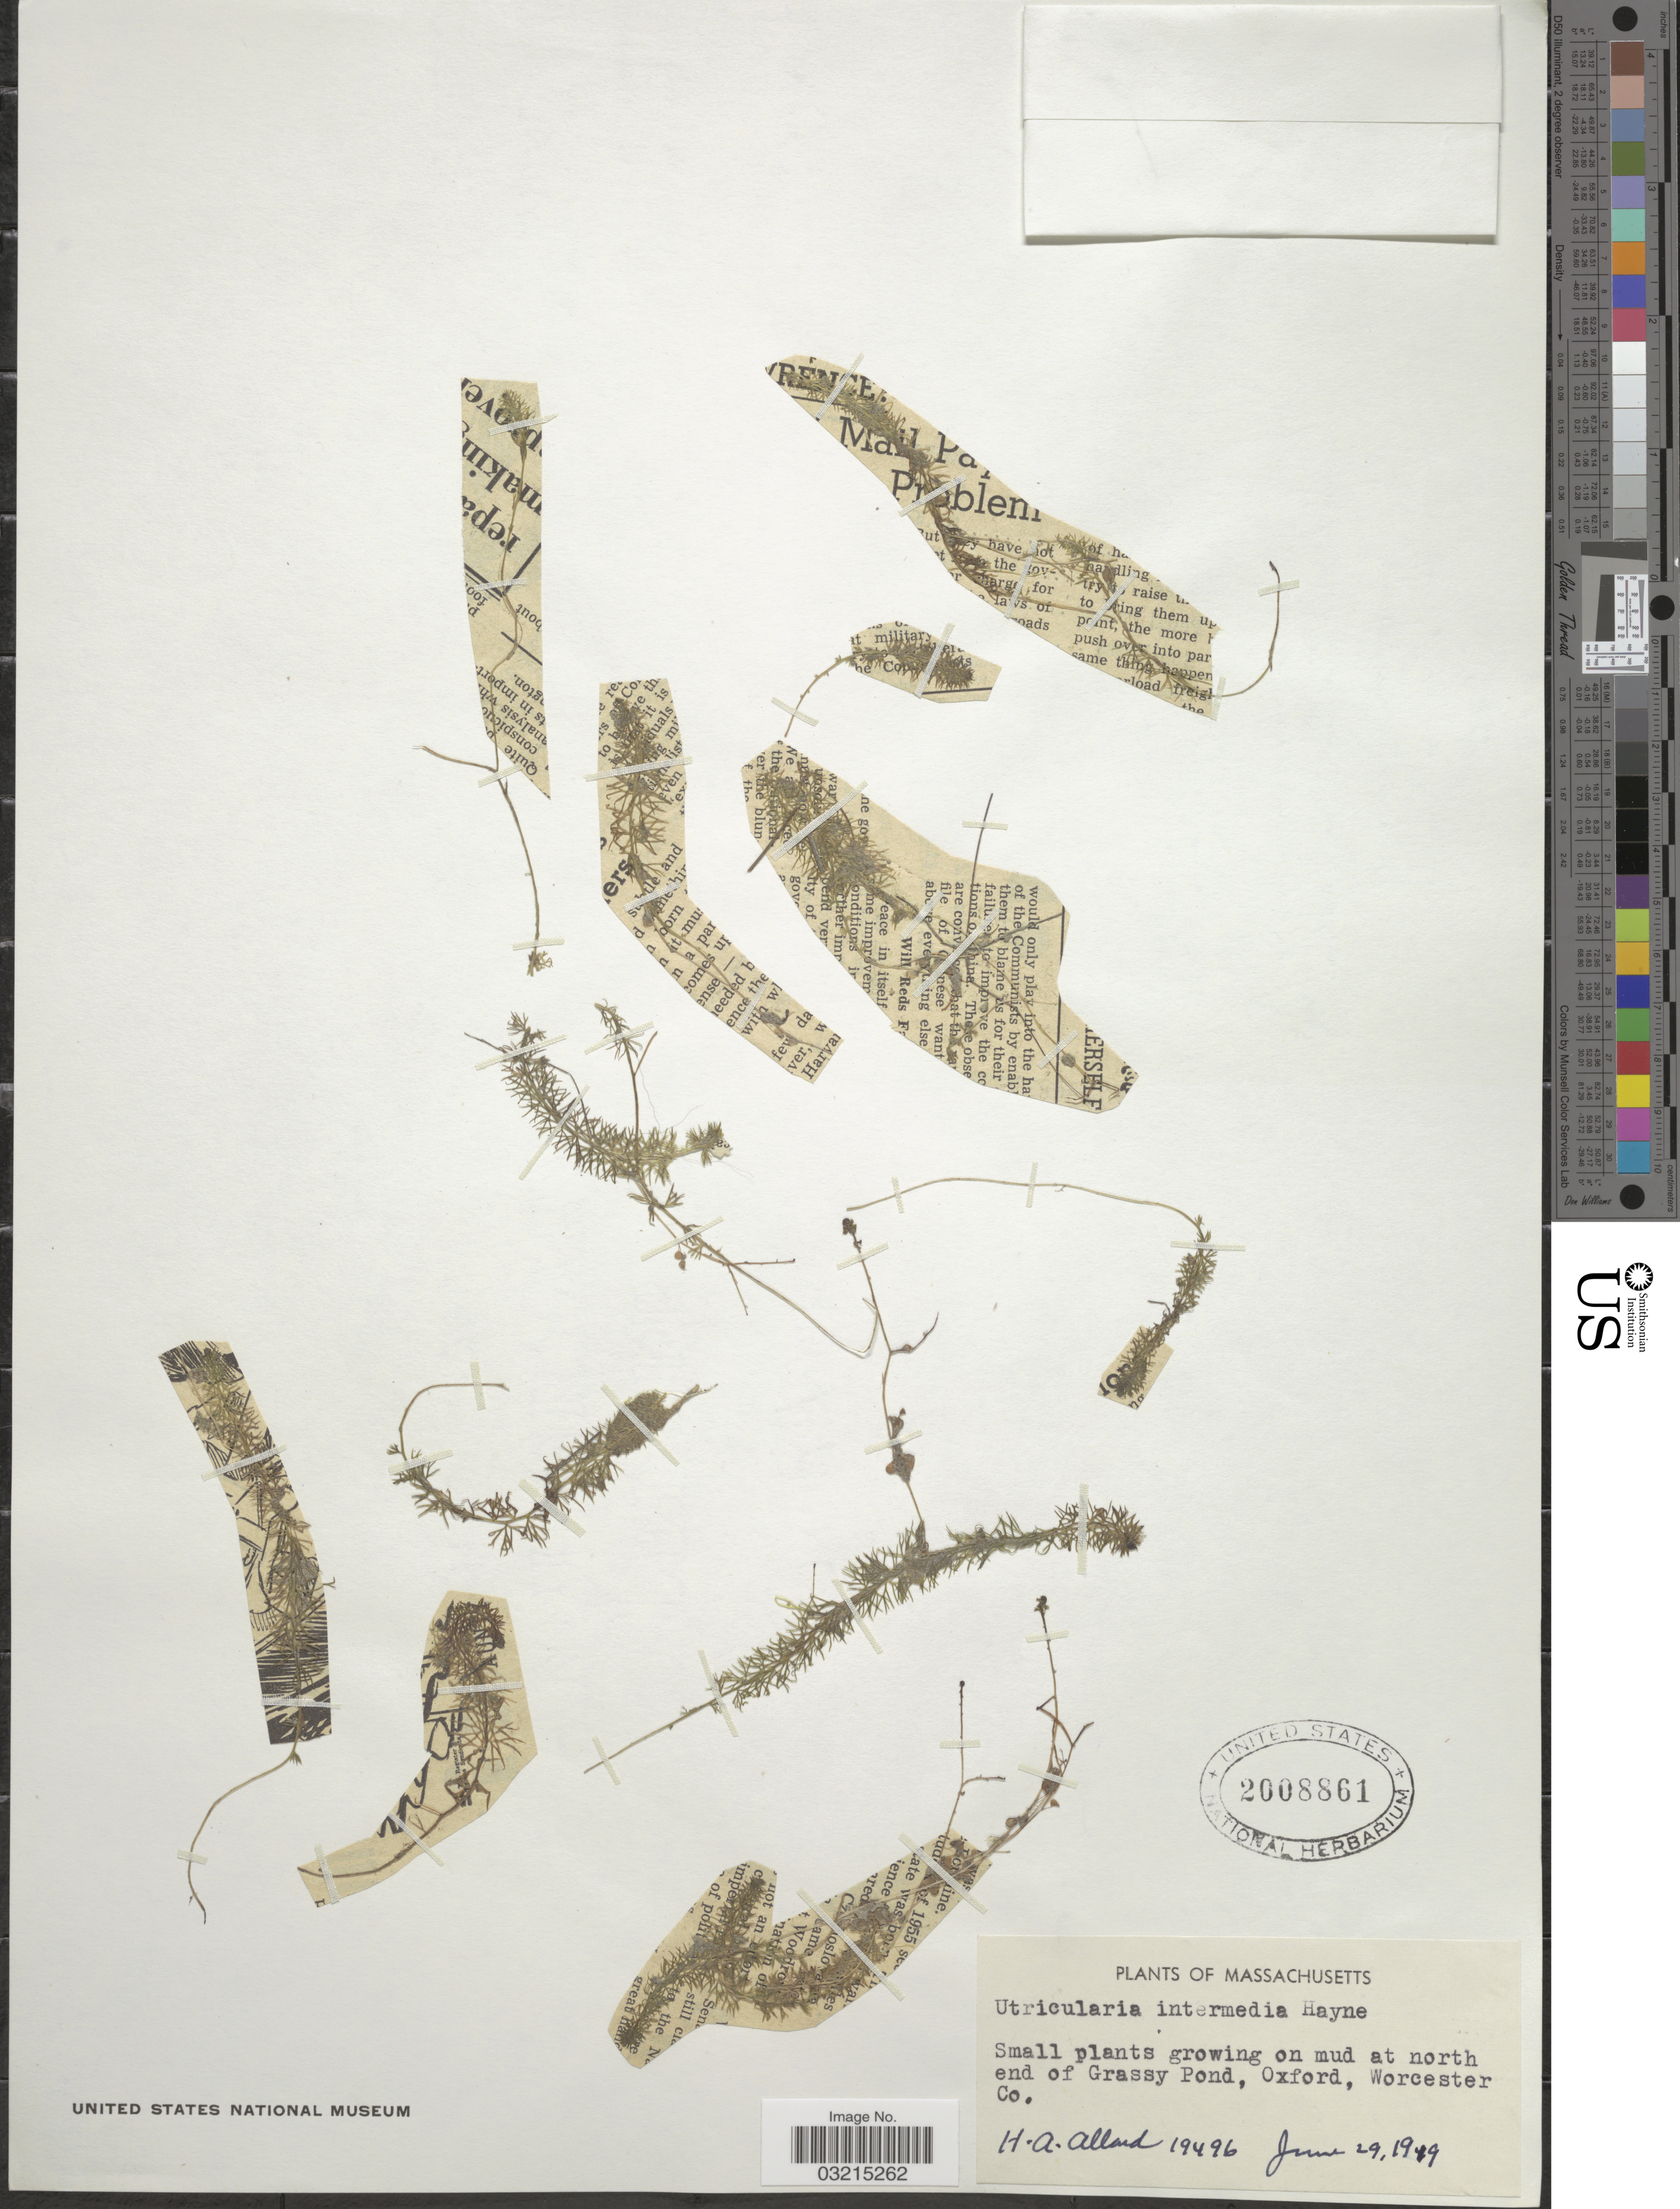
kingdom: Plantae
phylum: Tracheophyta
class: Magnoliopsida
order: Lamiales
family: Lentibulariaceae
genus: Utricularia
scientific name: Utricularia intermedia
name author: Hayne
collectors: H. A. Allard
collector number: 19496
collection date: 1949-06-29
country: United States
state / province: Massachusetts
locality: At north end of Grassy Pond, Oxford, Worcester Co.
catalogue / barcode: US 2008861